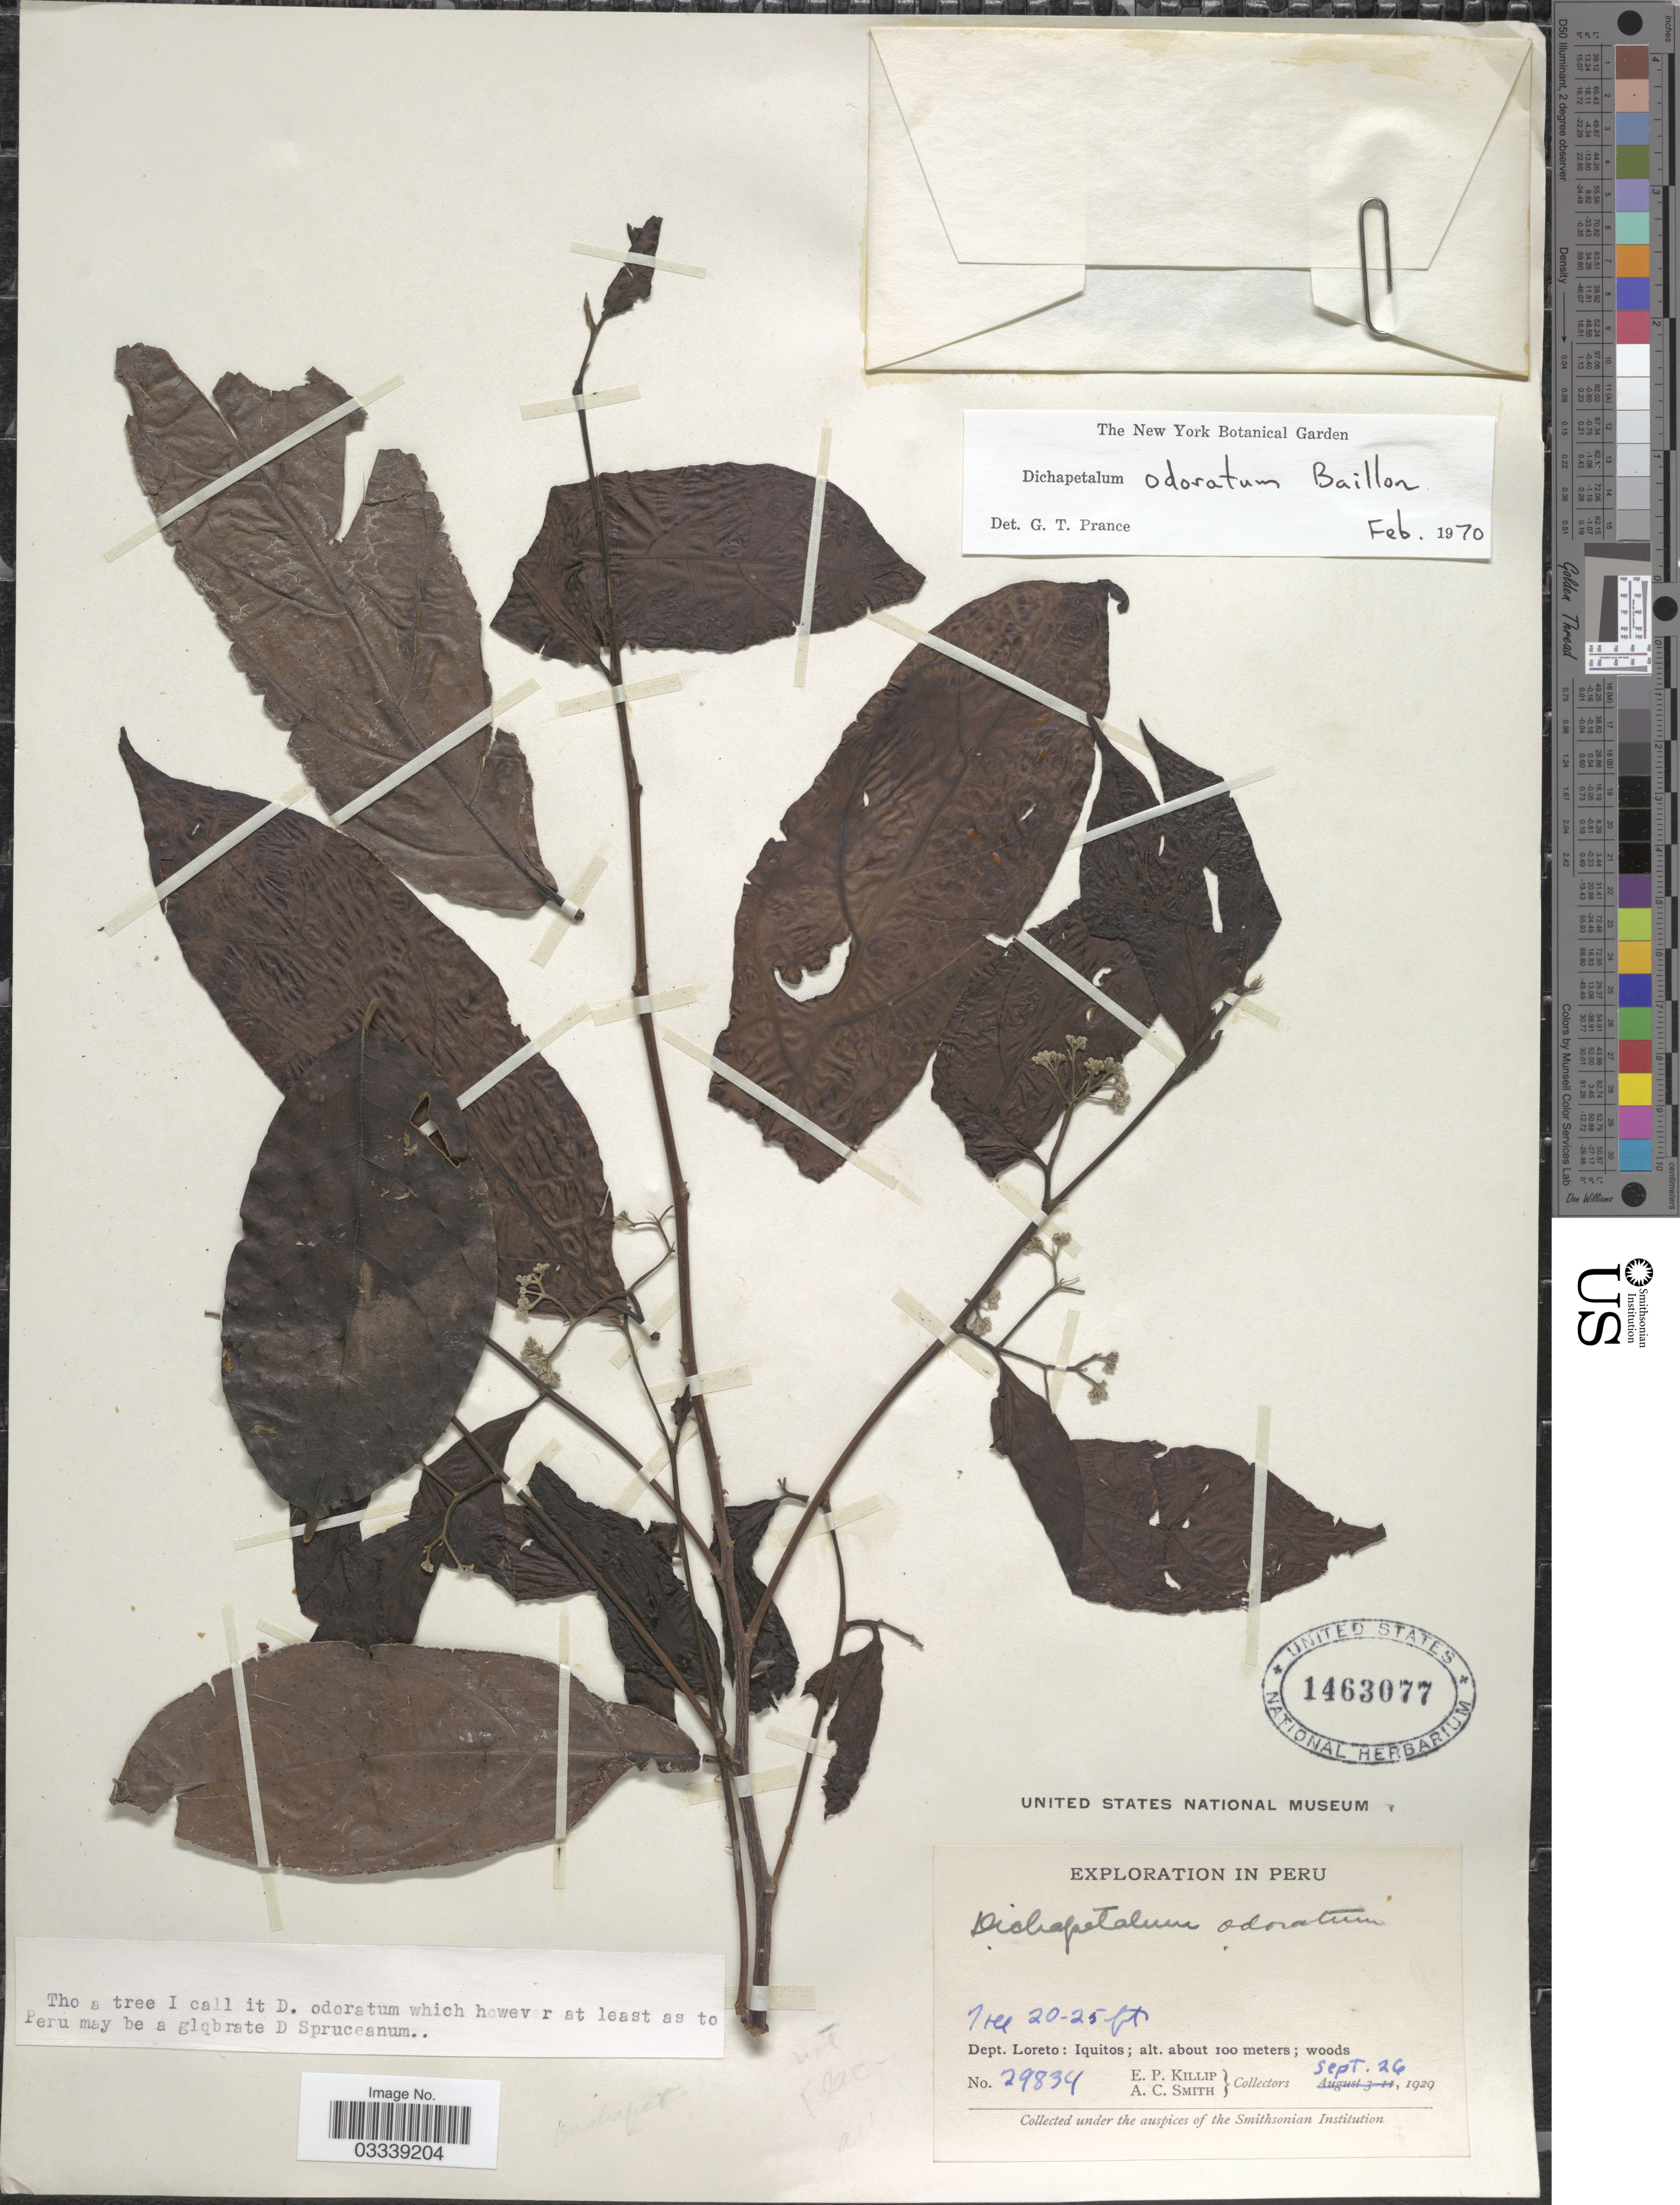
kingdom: Plantae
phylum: Tracheophyta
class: Magnoliopsida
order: Malpighiales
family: Dichapetalaceae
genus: Dichapetalum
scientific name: Dichapetalum odoratum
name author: Baill.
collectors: E. P. Killip & A. C. Smith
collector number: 29834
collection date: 1929-09-26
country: Peru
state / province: Loreto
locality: Dept. Loreto: Iquitos.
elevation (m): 1000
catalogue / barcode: US 1463077